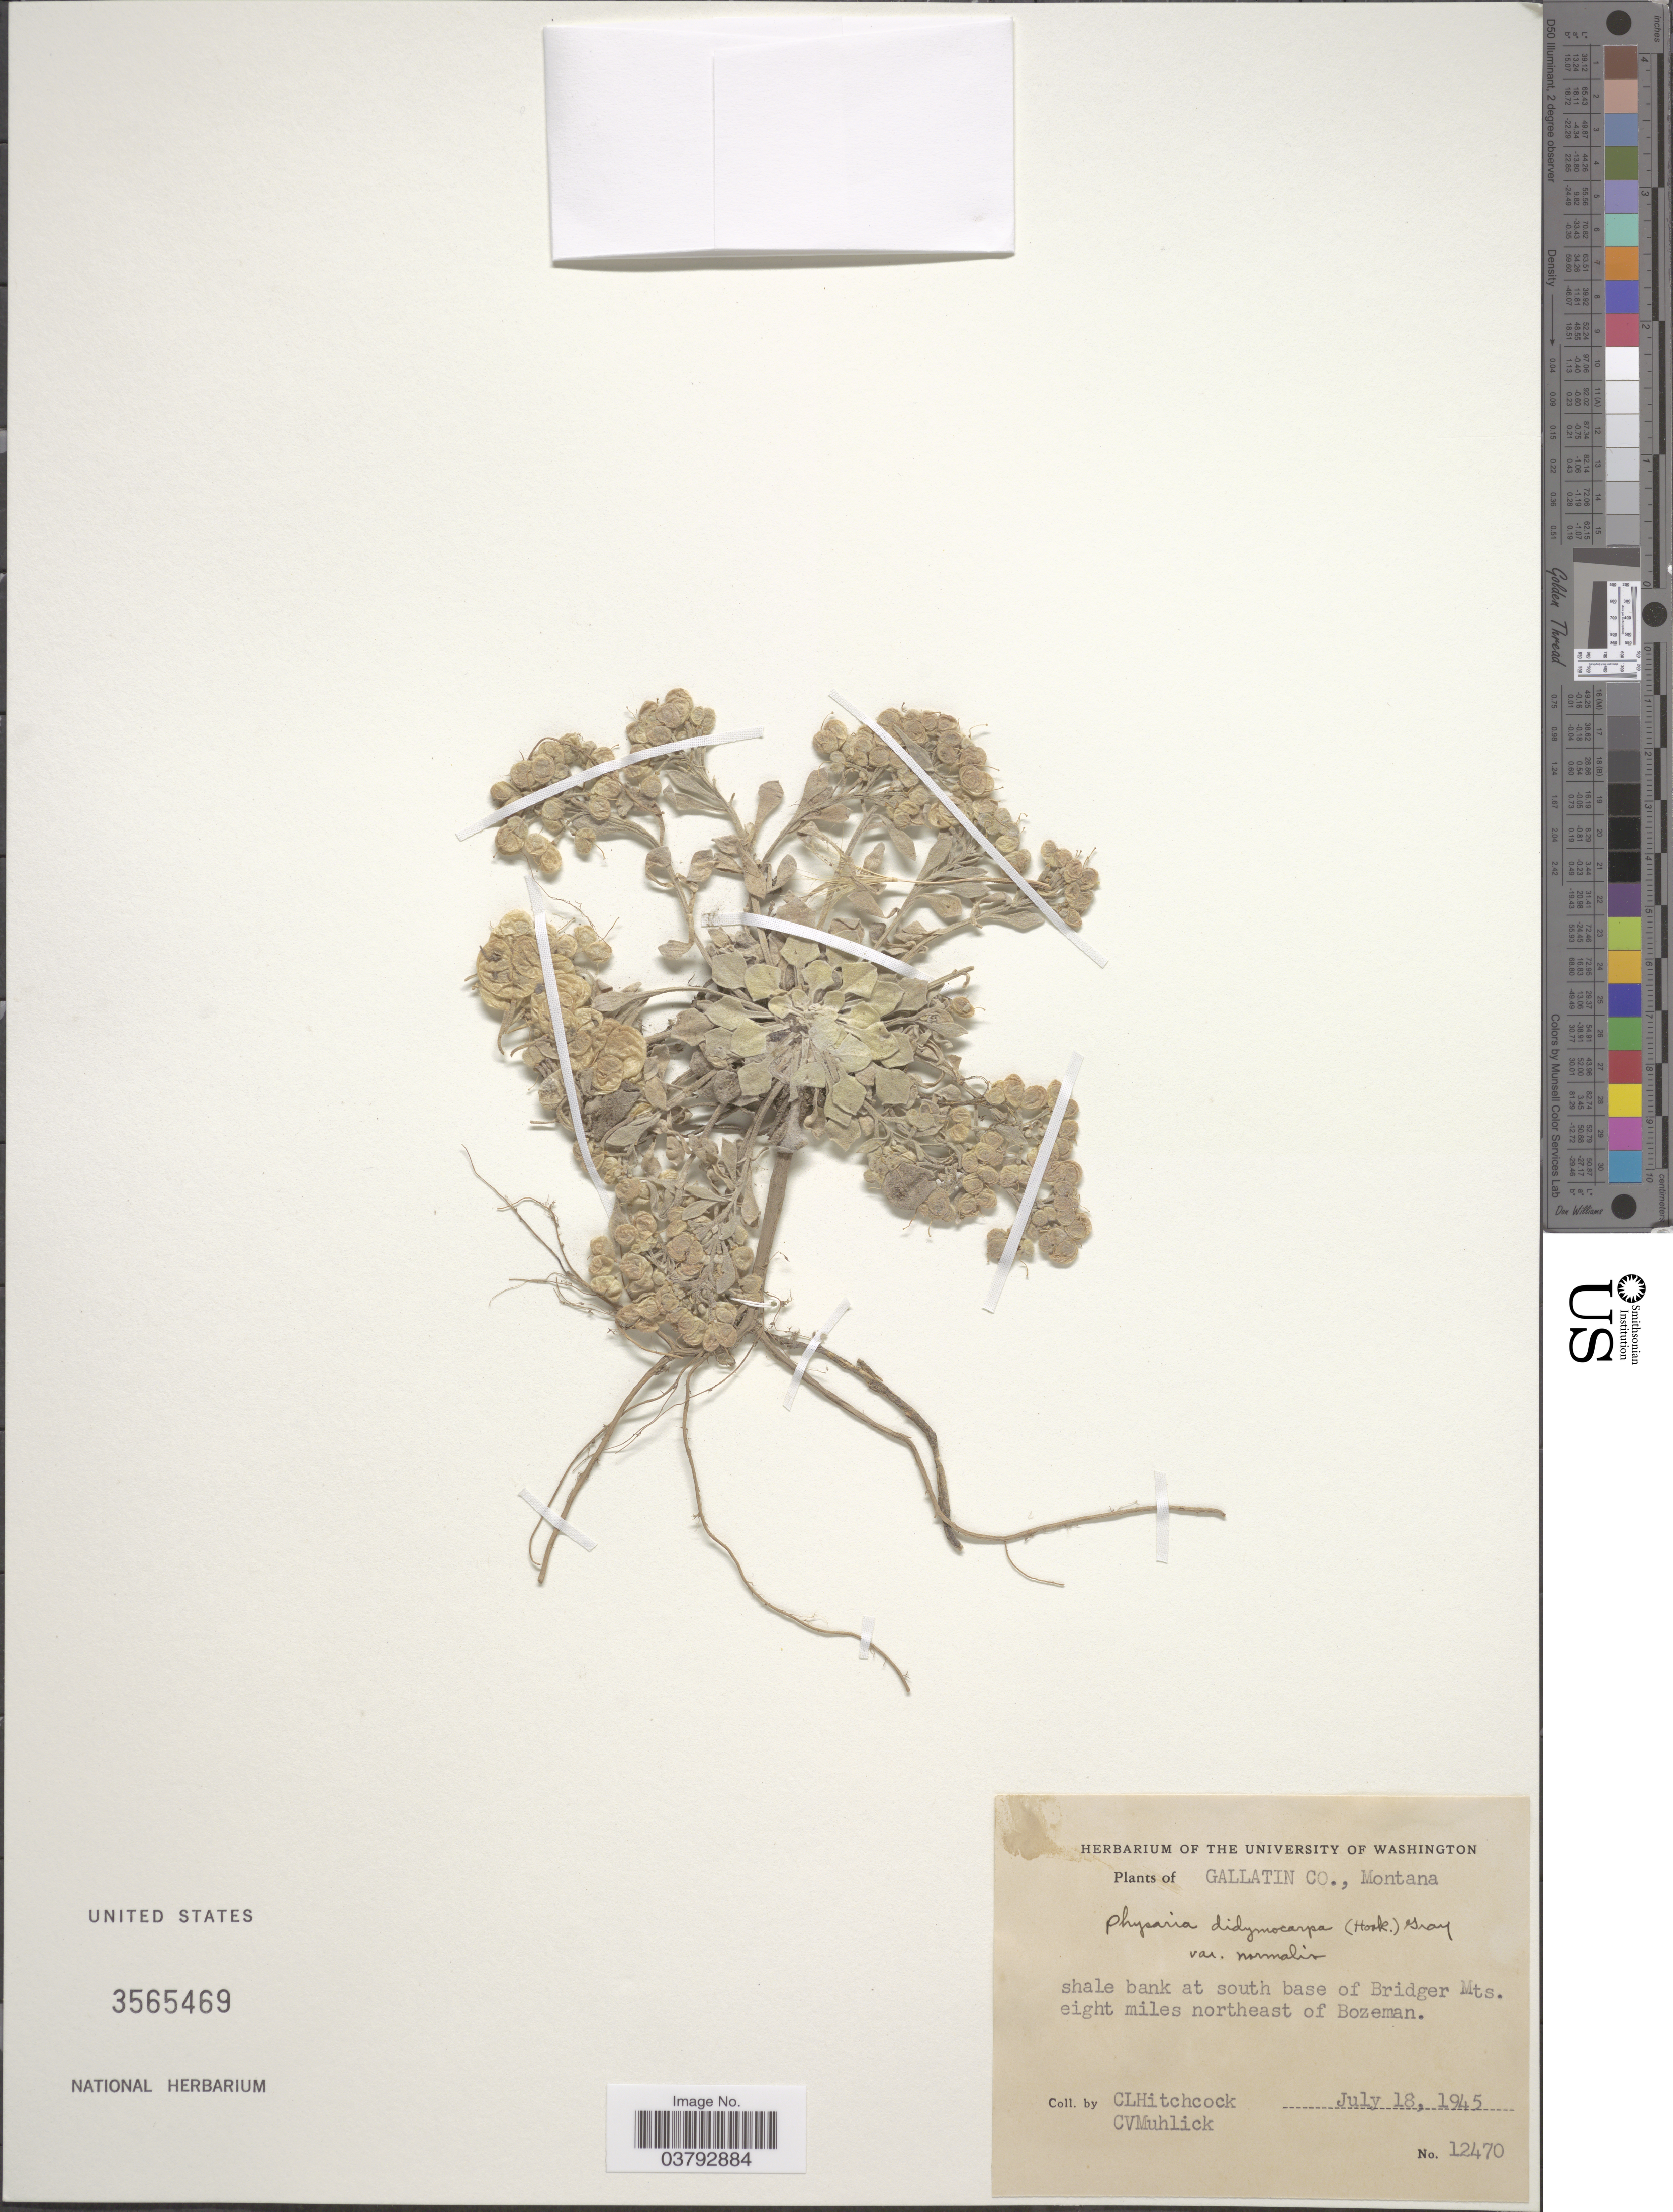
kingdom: Plantae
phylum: Tracheophyta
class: Magnoliopsida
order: Brassicales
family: Brassicaceae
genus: Physaria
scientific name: Physaria didymocarpa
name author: (Hook.) A. Gray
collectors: C. L. Hitchcock & C. V. Muhlick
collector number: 12470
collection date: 1945-07-18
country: United States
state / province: Montana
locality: Gallatin Co. Shale bank at south base of Bridger Mts. eight miles northeast of Bozeman.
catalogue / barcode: US 3565469